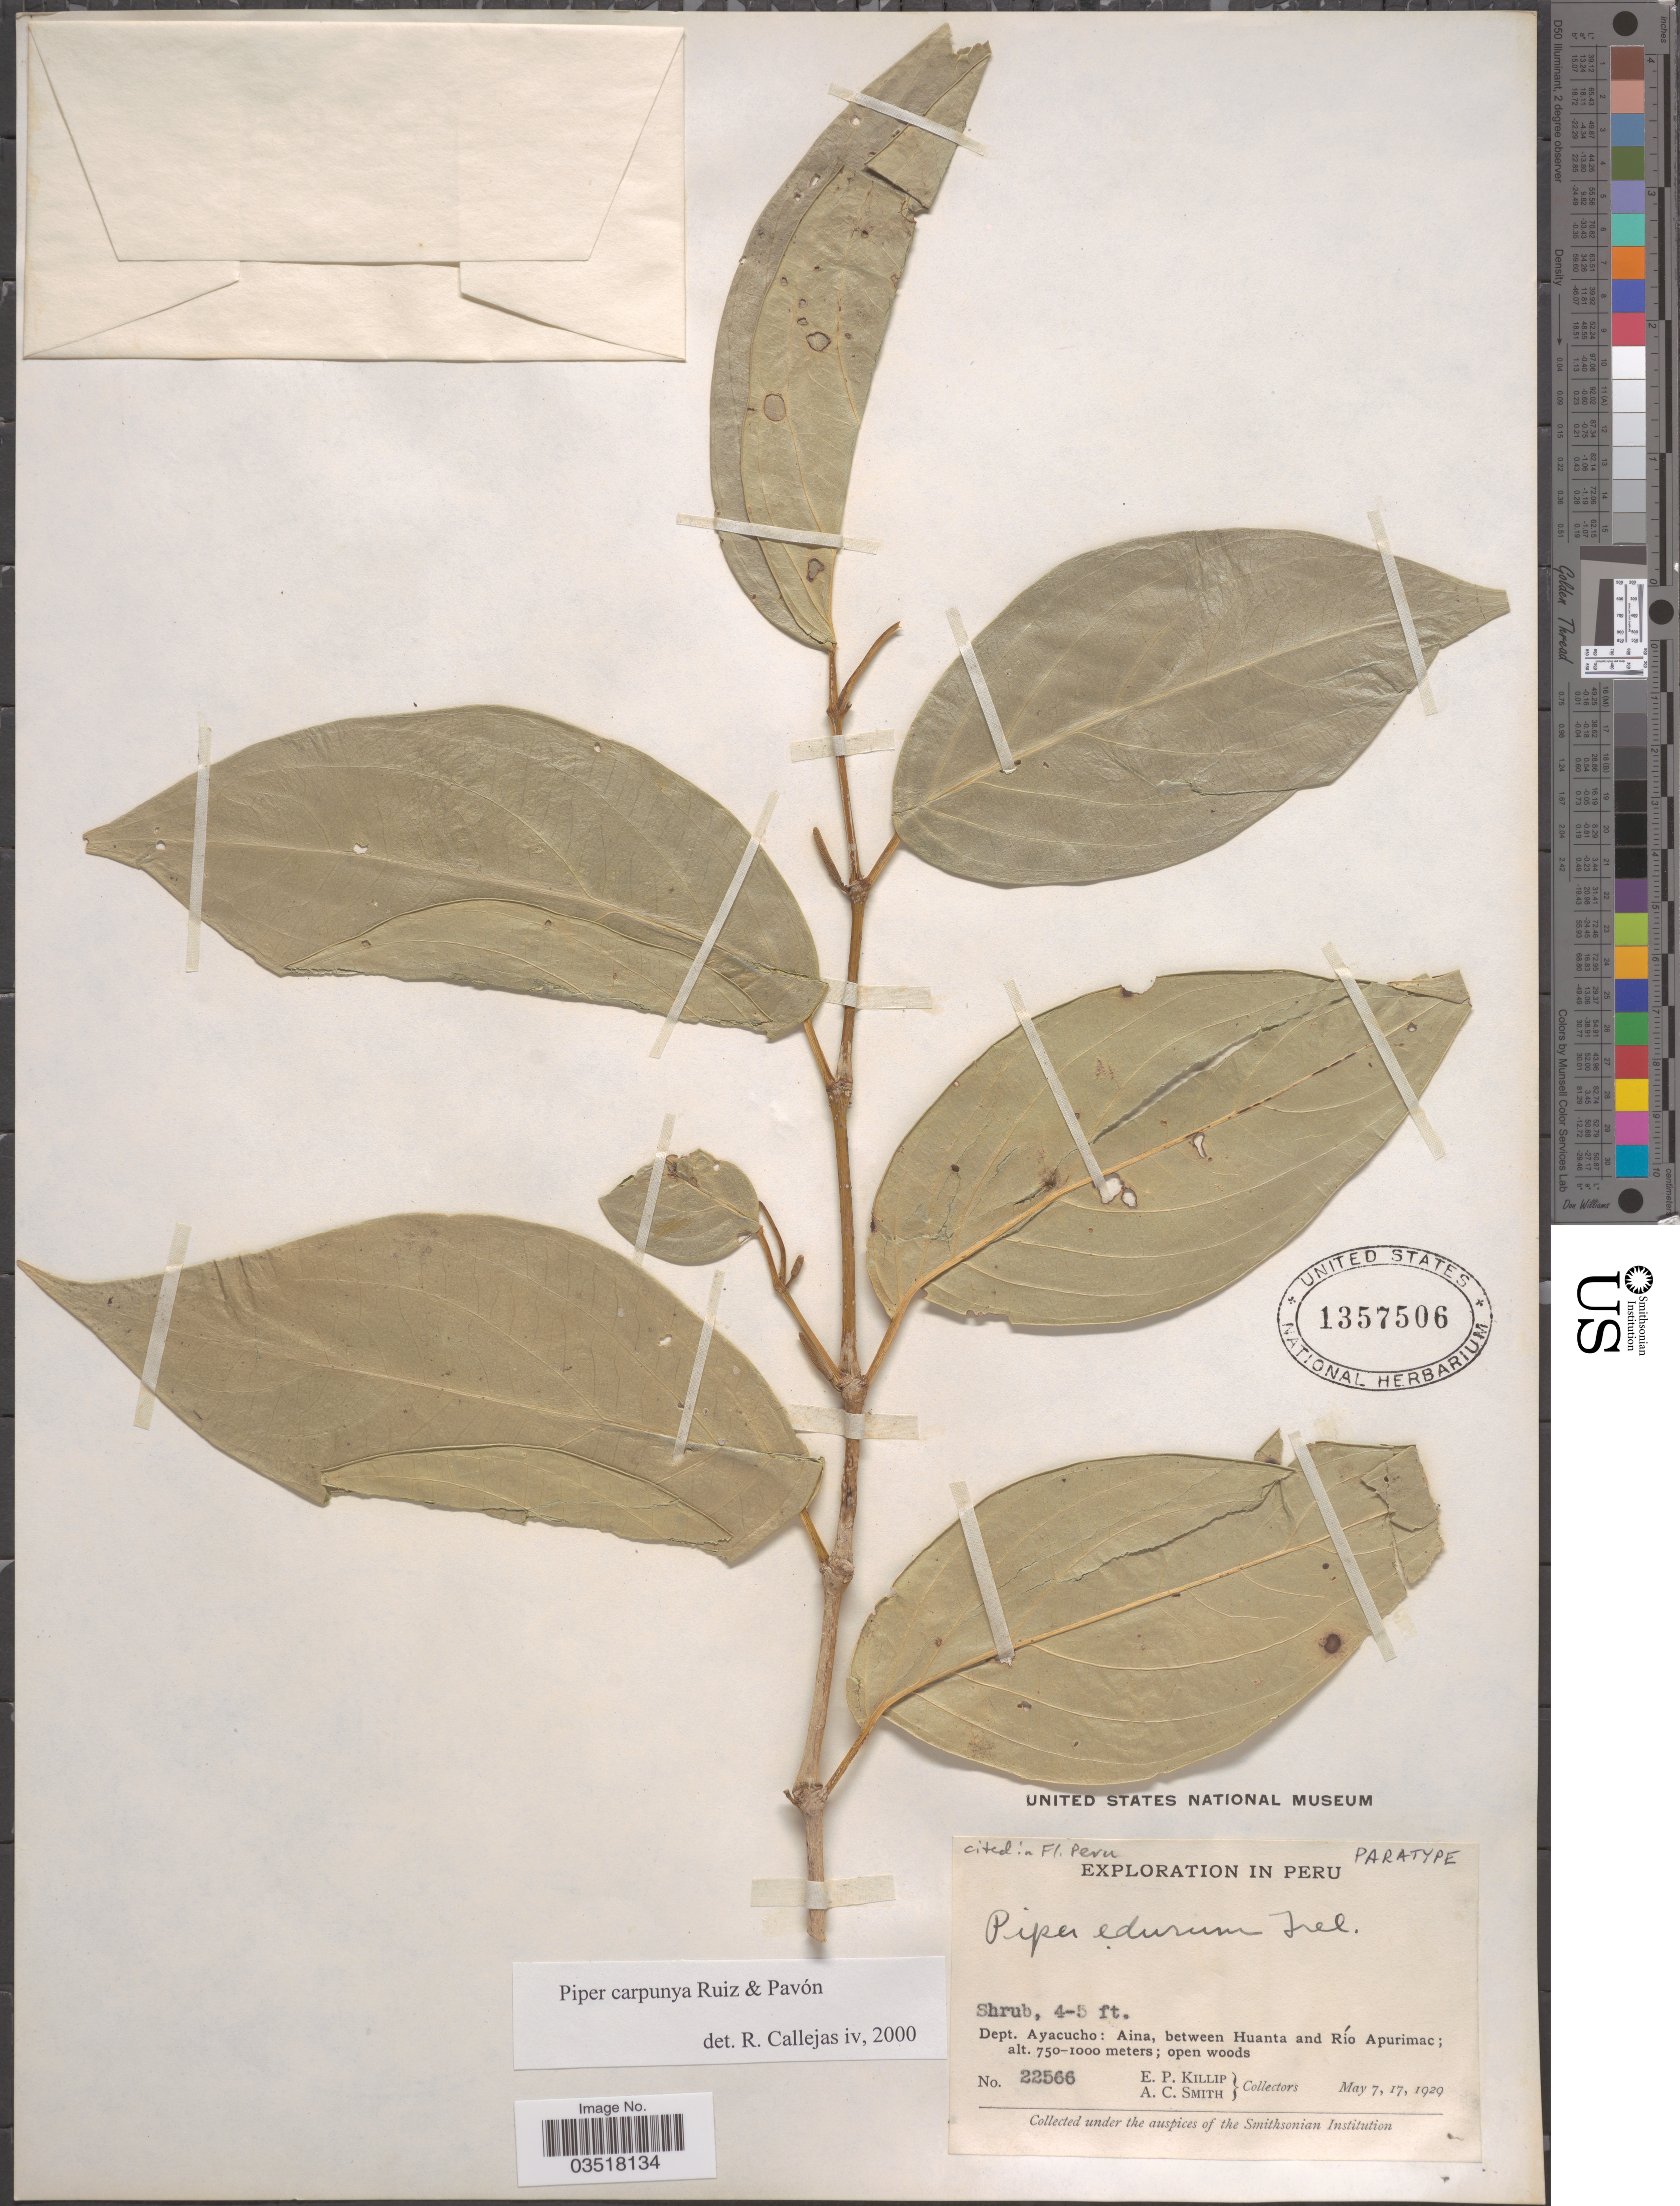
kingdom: Plantae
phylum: Tracheophyta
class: Magnoliopsida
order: Piperales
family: Piperaceae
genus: Piper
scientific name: Piper carpunya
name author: Ruiz & Pav.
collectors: E. P. Killip & A. C. Smith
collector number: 22566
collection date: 1929-05-07/1929-05-17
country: Peru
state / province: Ayacucho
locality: Dept. Ayacucho: Aina, between Huanta and Río Apurimac.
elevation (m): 750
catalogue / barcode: US 1357506